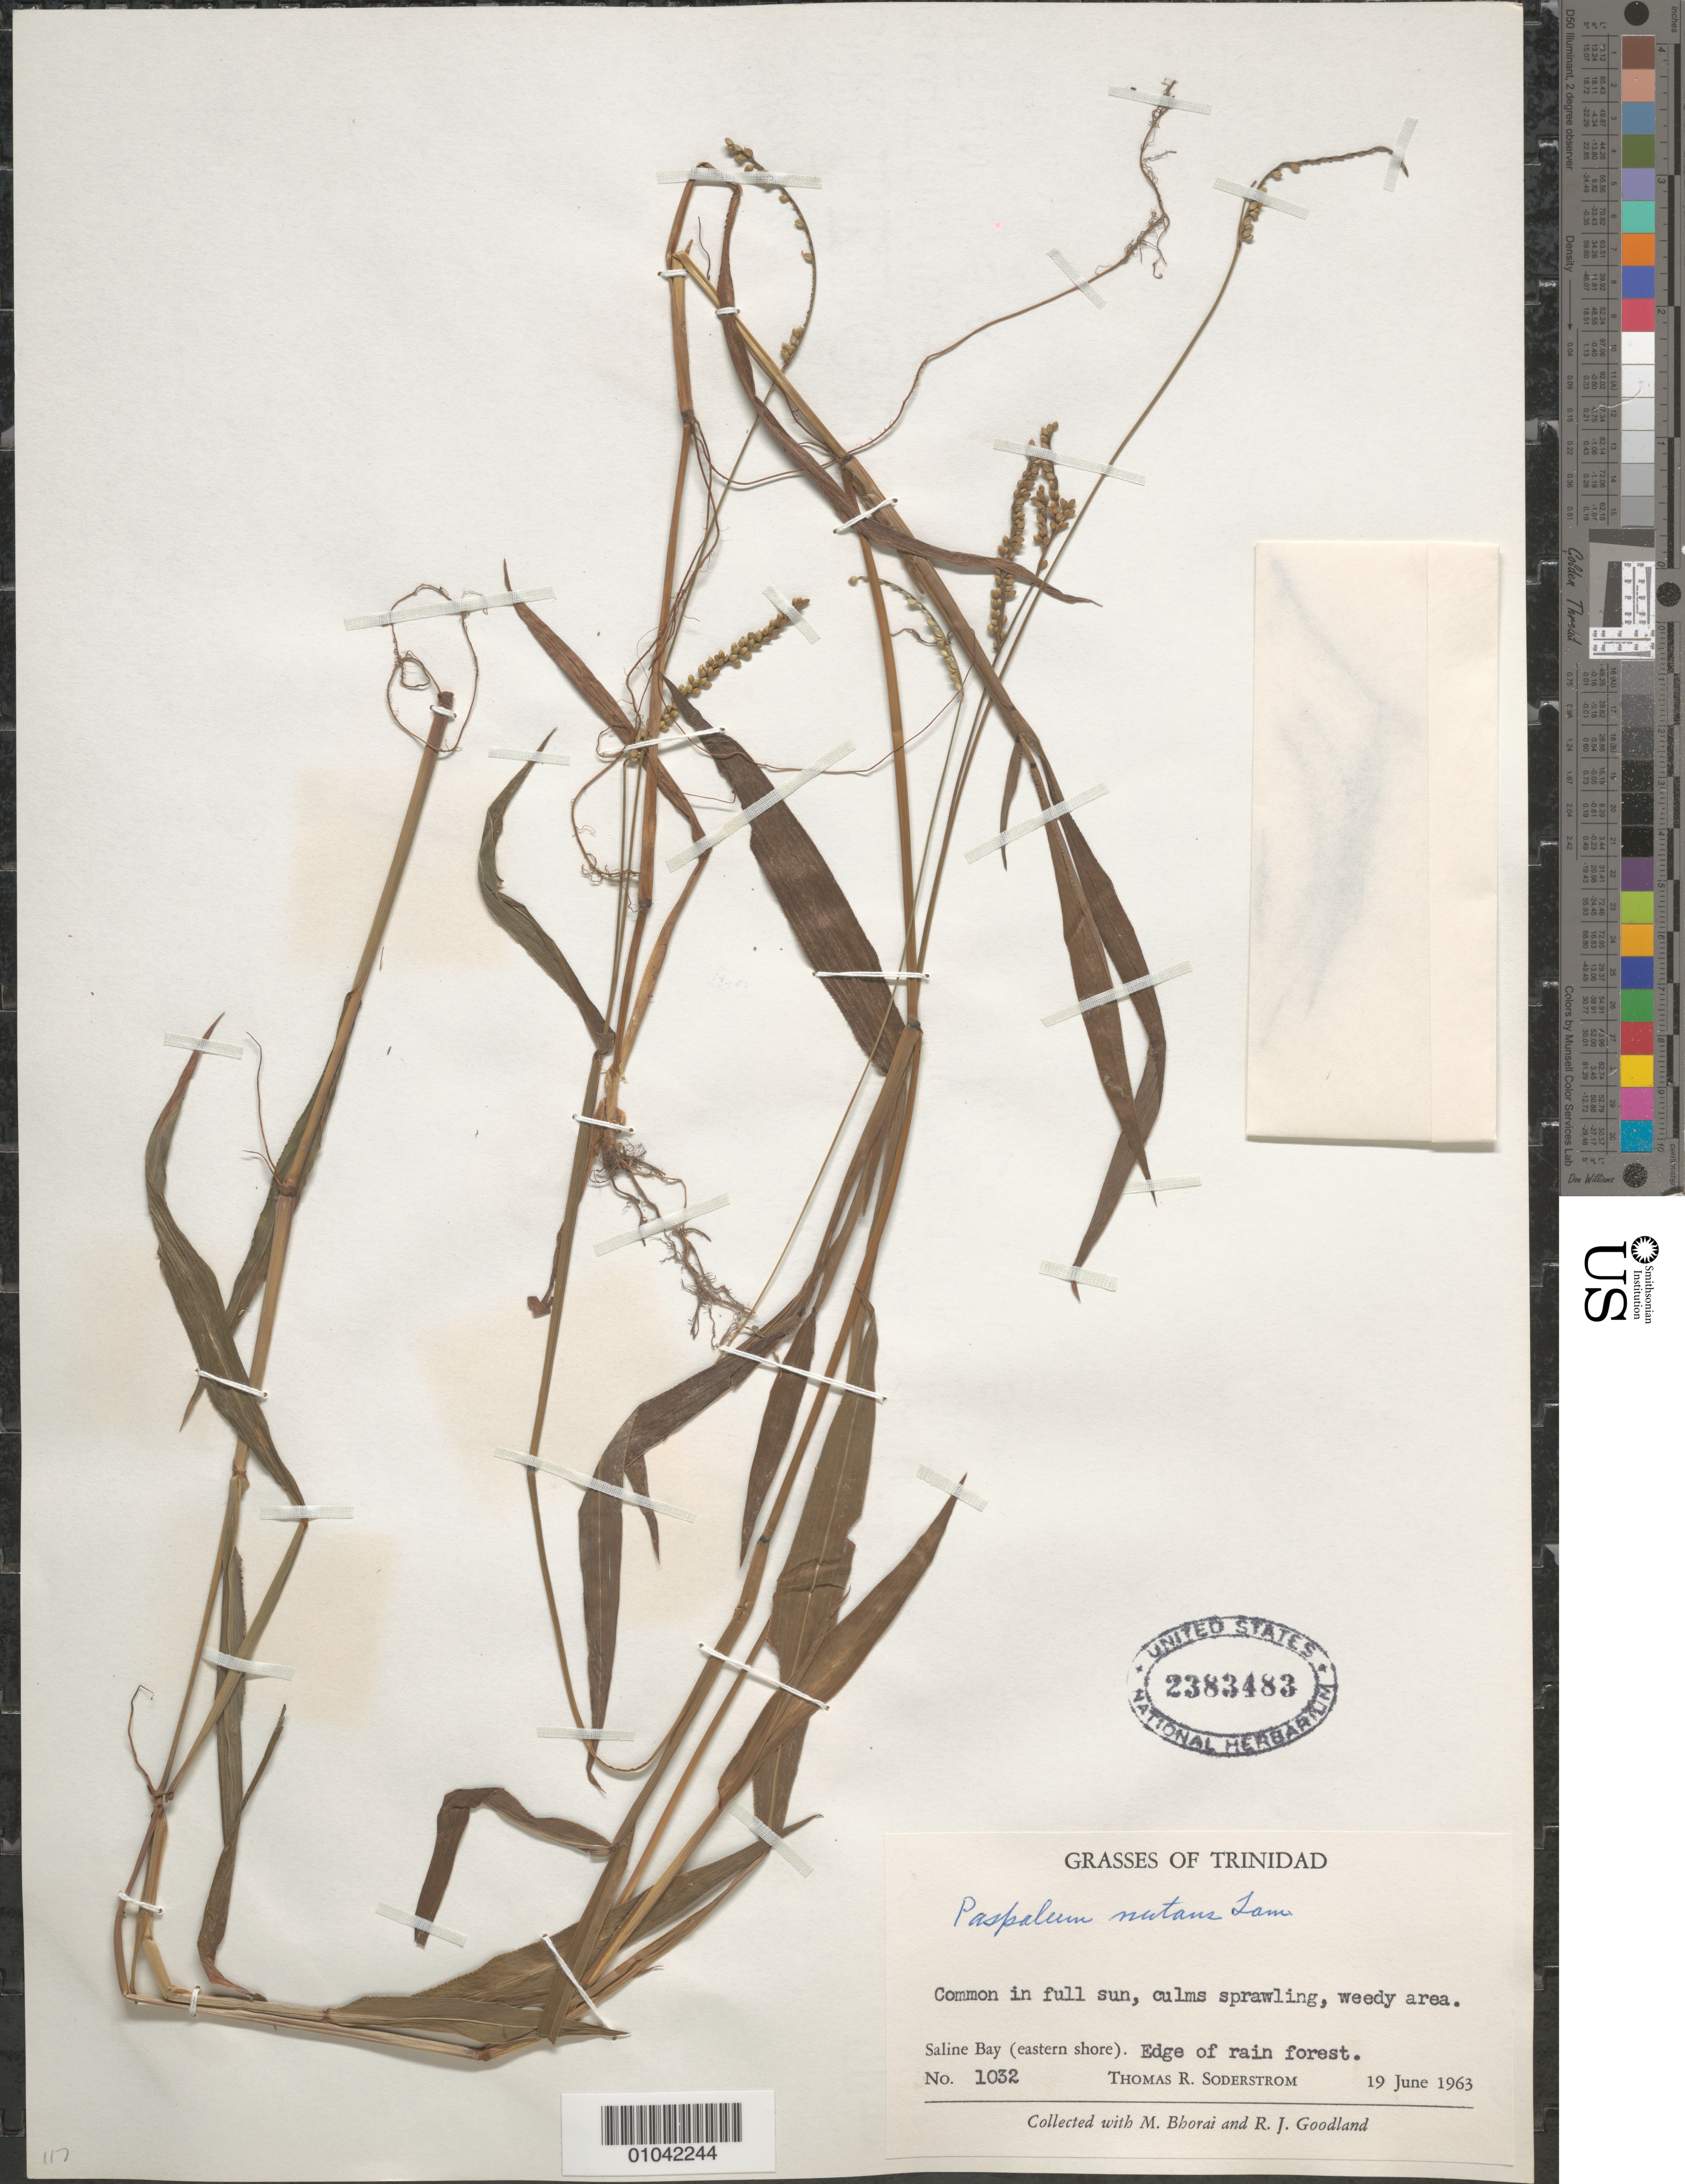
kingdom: Plantae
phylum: Tracheophyta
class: Liliopsida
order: Poales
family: Poaceae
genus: Paspalum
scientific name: Paspalum nutans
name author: Lam.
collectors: T. R. Soderstrom, M. Bhorai & R. Goodland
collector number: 1032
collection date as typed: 19 Jun 1963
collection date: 1963-06-19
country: Trinidad and Tobago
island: Trinidad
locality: Saline Bay (eastern shore)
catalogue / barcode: US 2383483